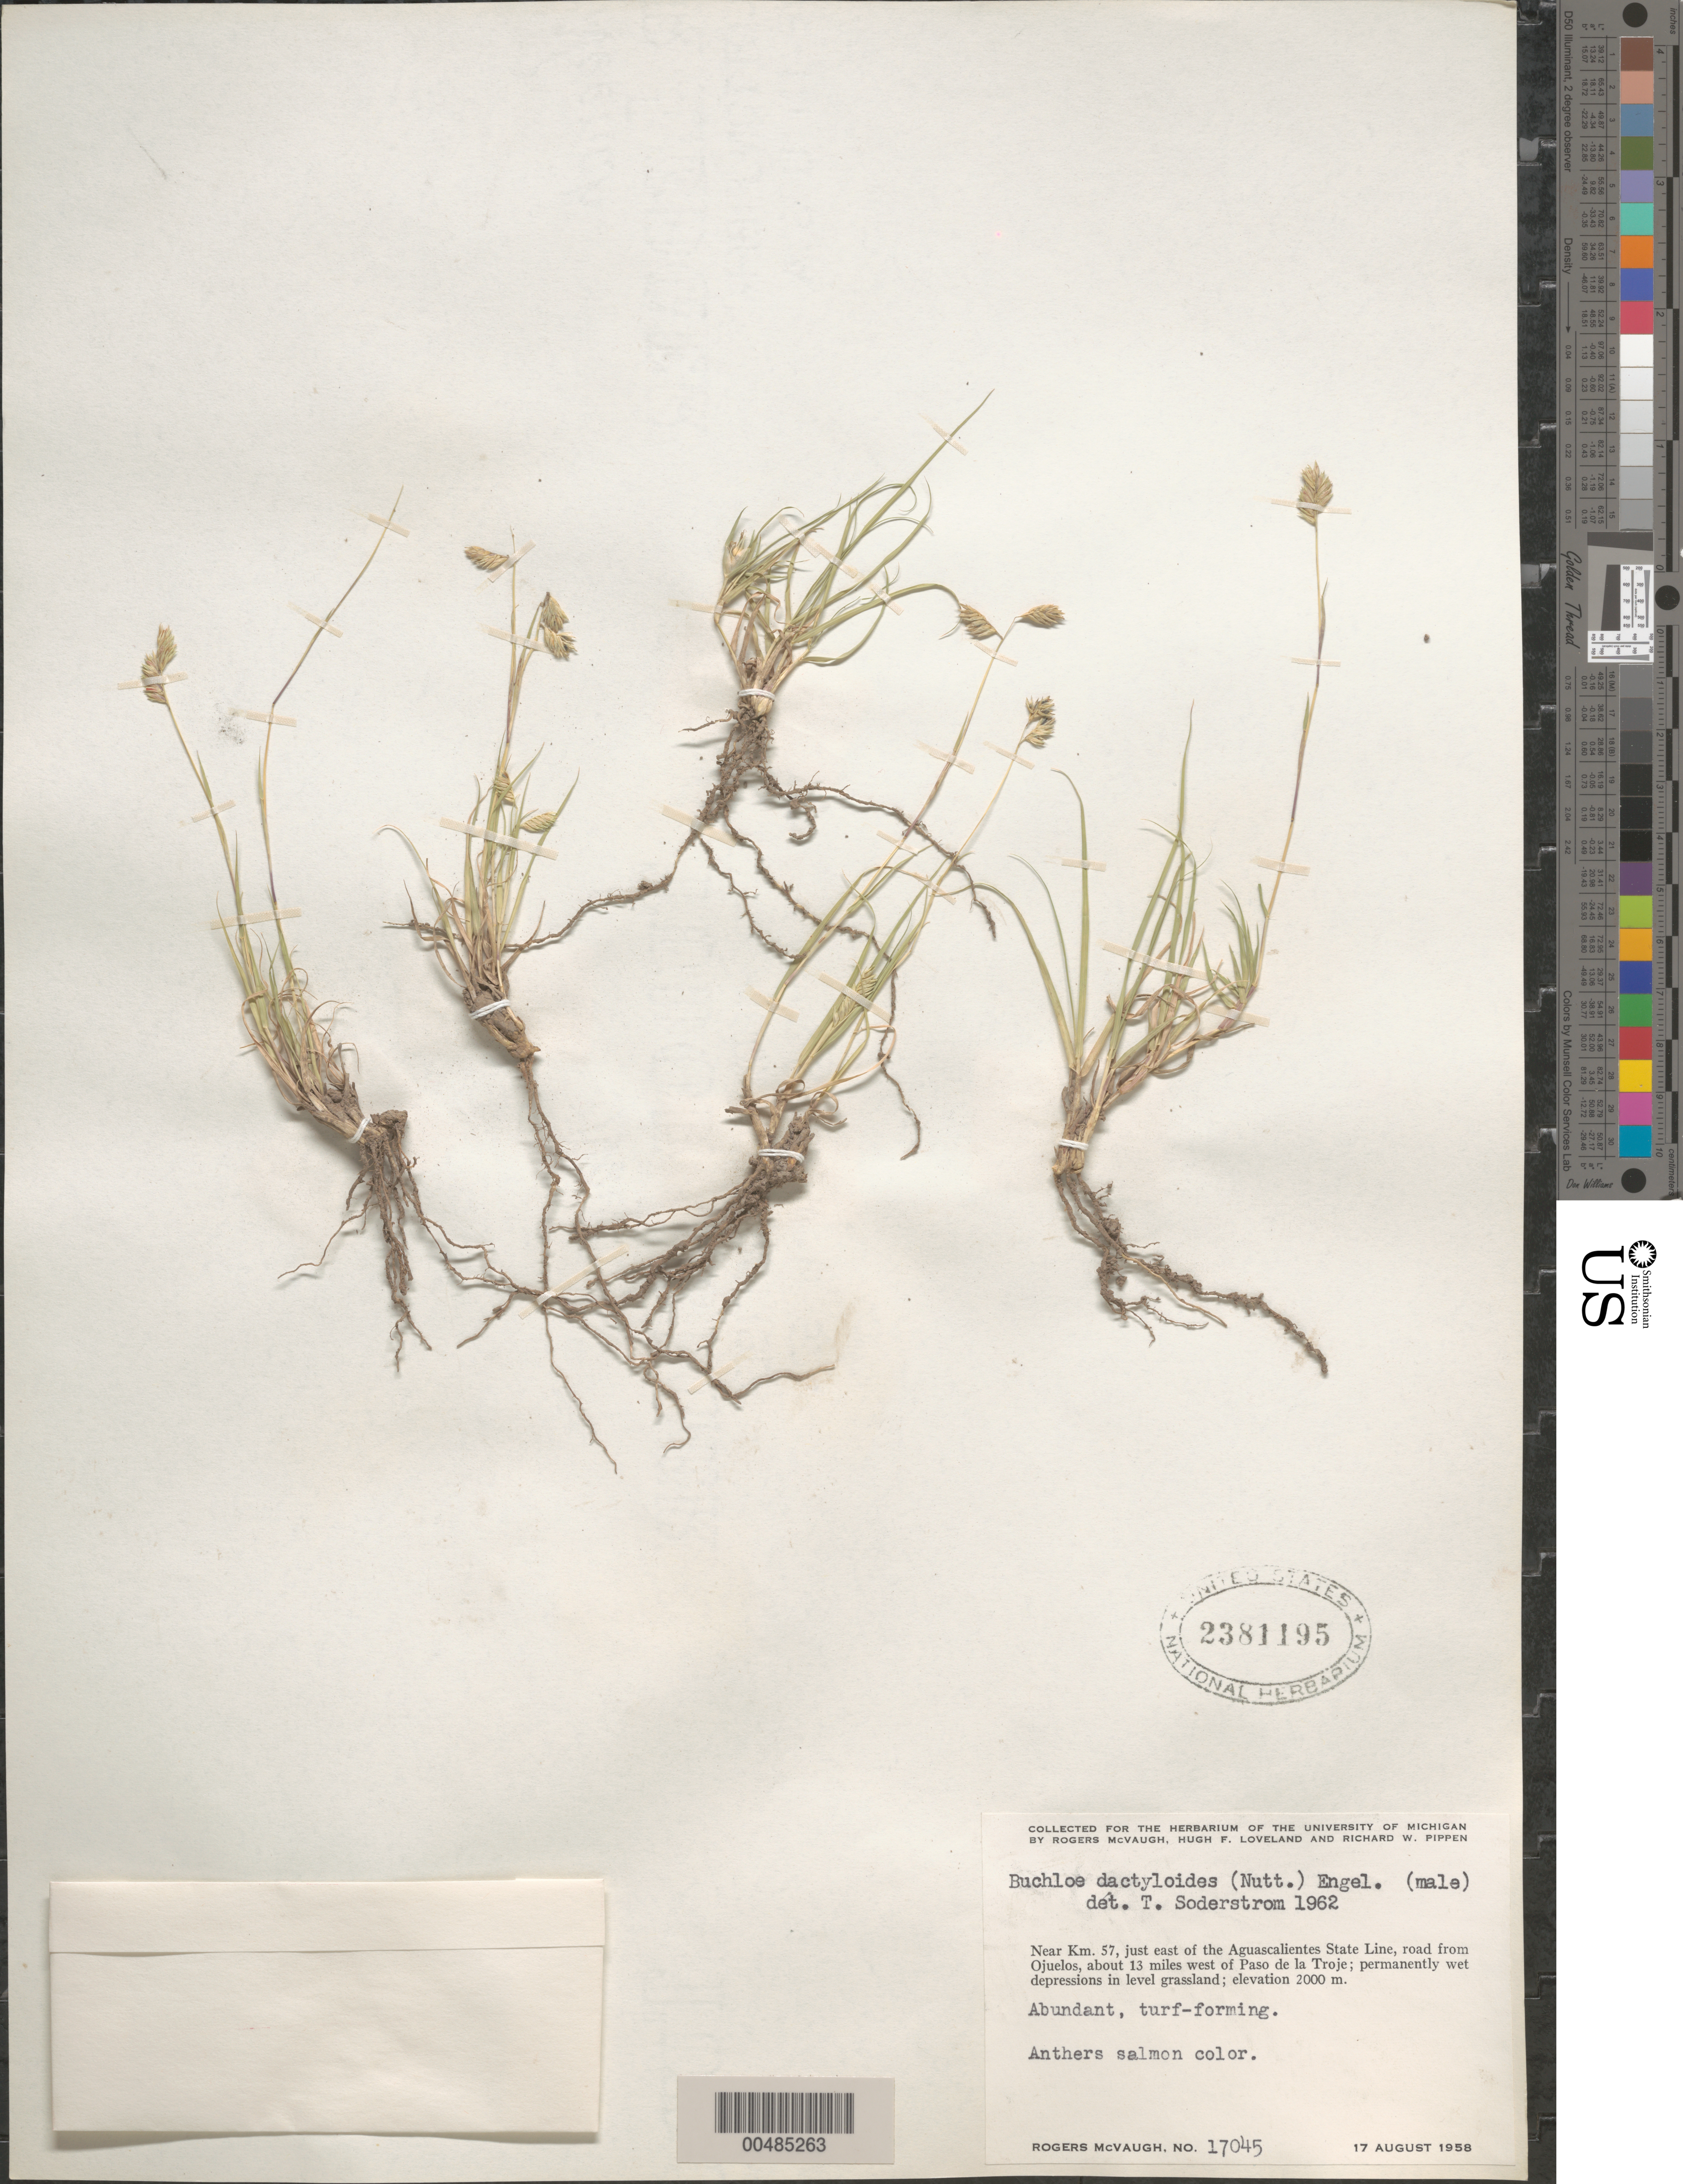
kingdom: Plantae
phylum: Tracheophyta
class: Liliopsida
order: Poales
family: Poaceae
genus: Buchloe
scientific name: Buchloe dactyloides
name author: (Nutt.) Engelm.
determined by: Soderstrom, T. R.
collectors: R. McVaugh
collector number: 17045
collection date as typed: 17 Aug 1958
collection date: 1958-08-17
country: Mexico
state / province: Aguascalientes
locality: Near Km 57, just E of the Aguascalientes State Line, road from Ojuelos, about 13 mi W of Paso de la Troje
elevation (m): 2000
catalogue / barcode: US 2381195